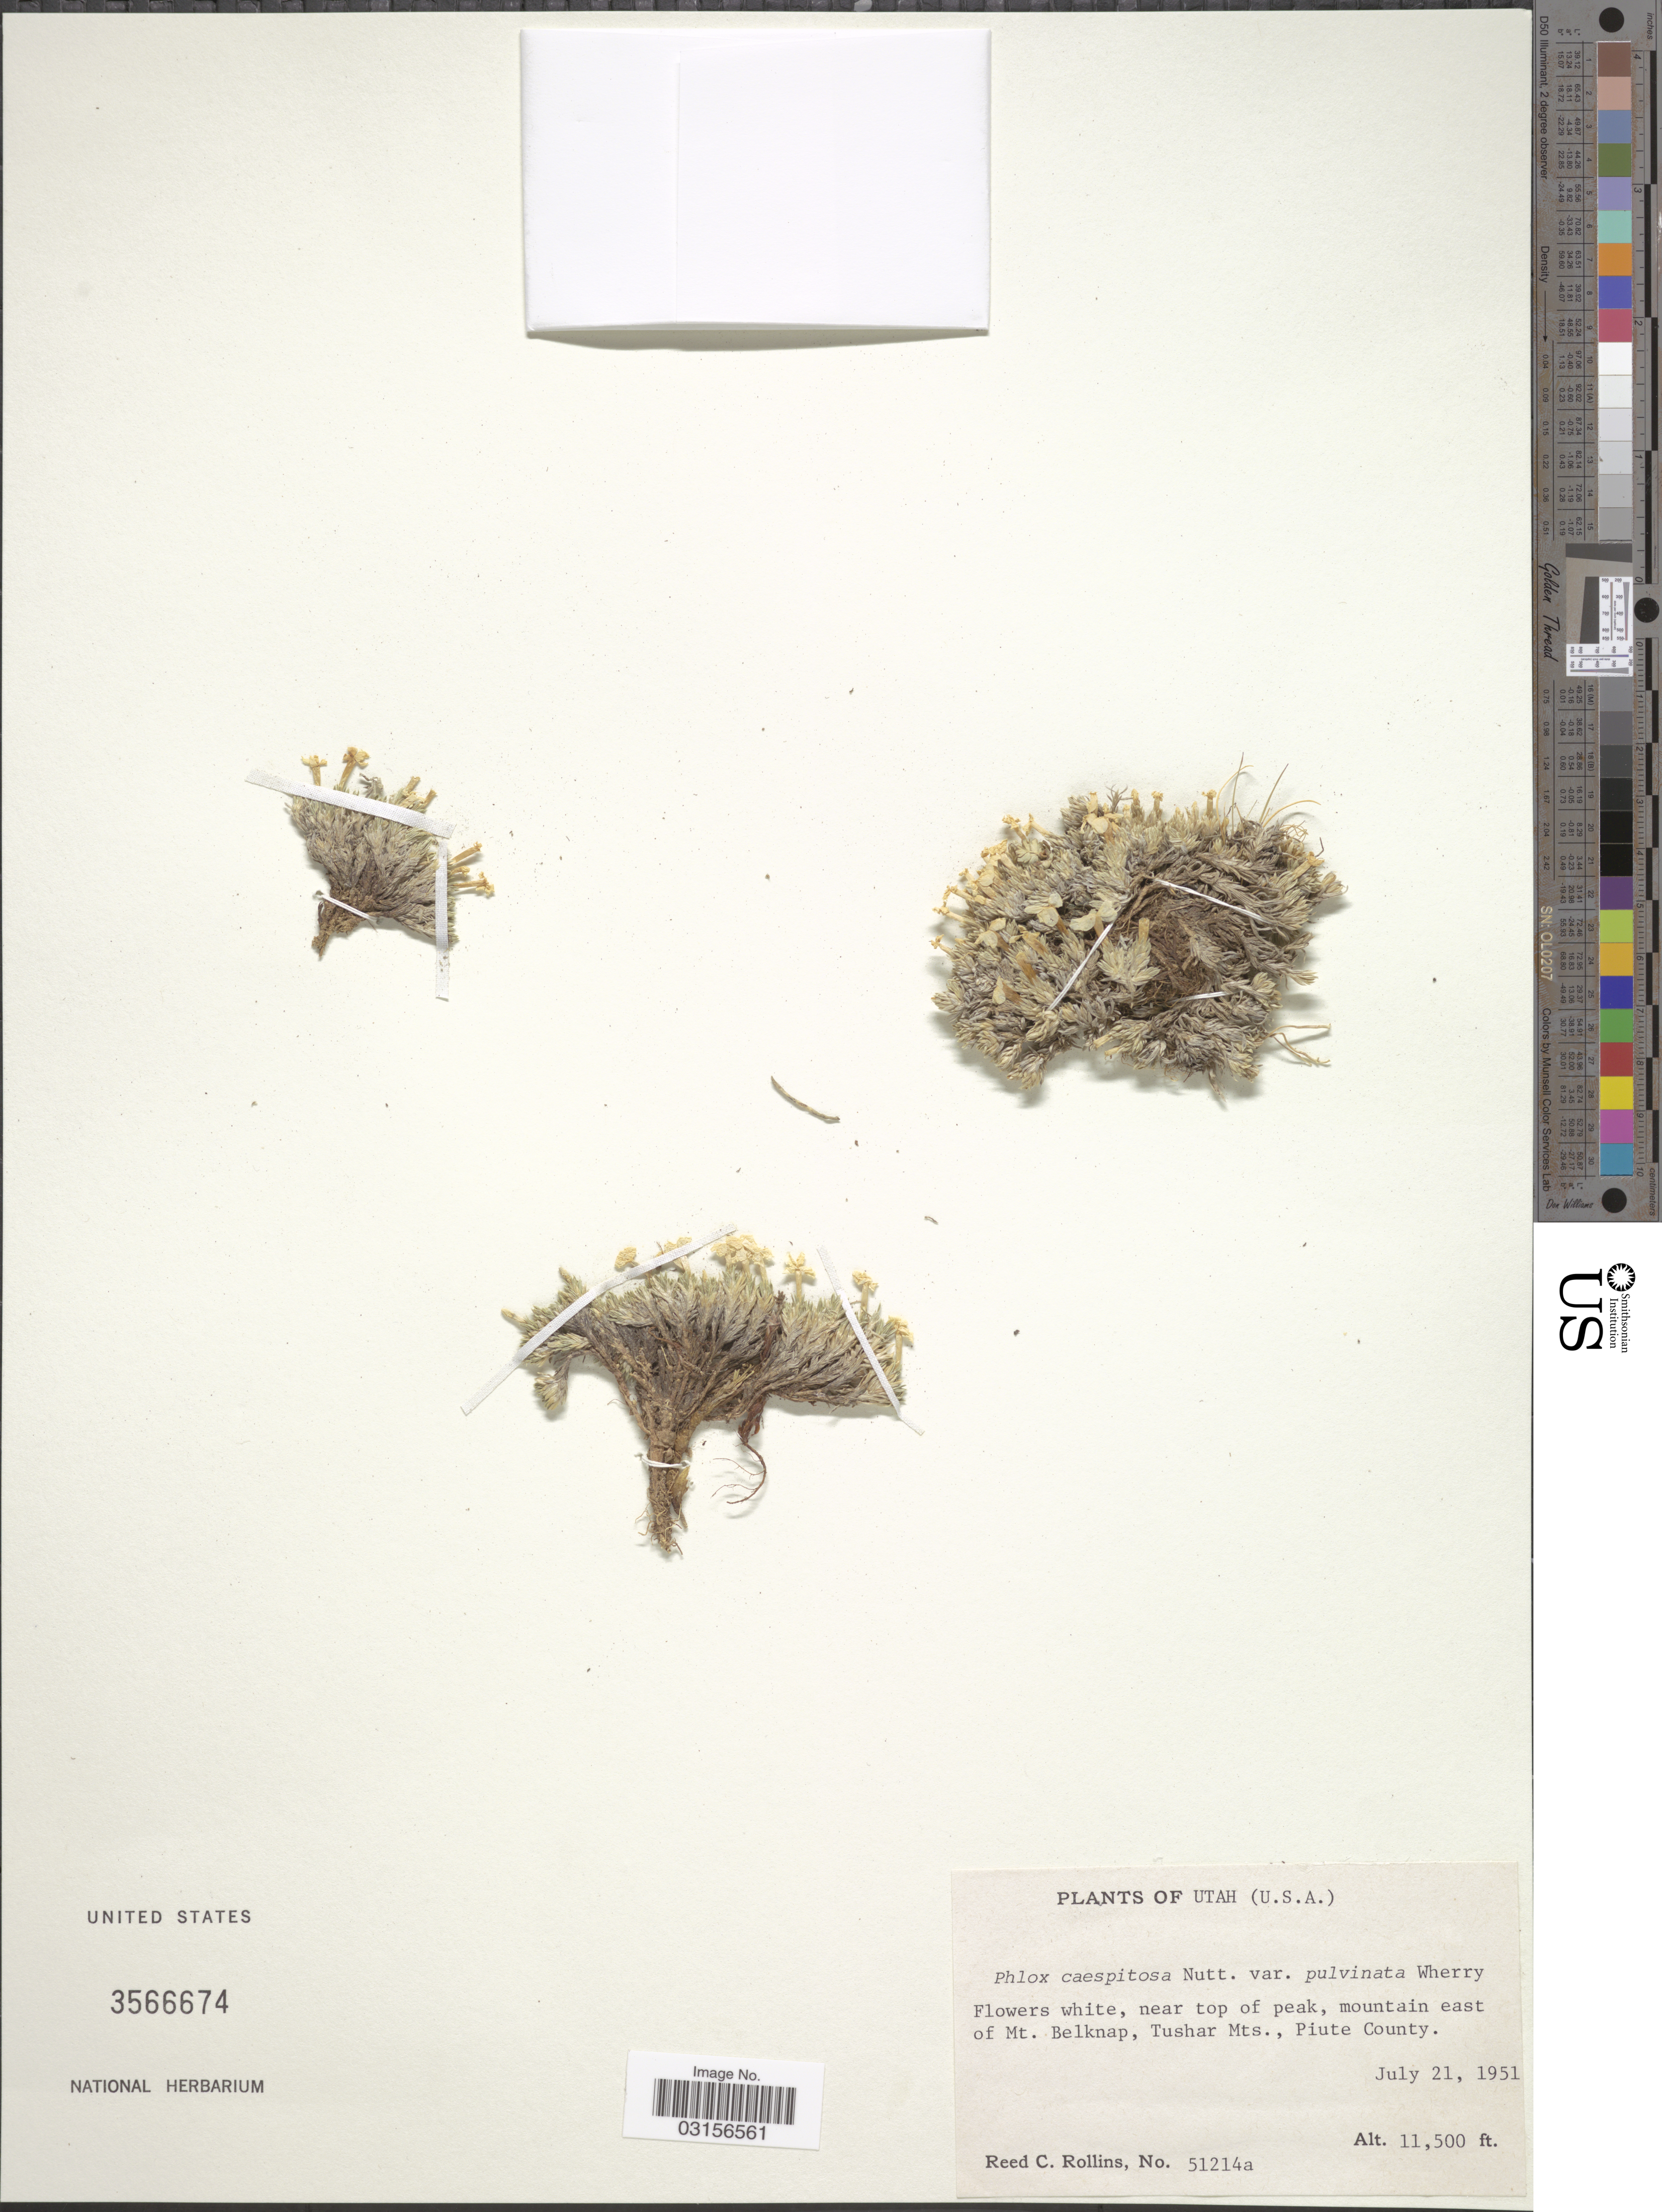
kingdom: Plantae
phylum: Tracheophyta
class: Magnoliopsida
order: Ericales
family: Polemoniaceae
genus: Phlox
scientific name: Phlox condensata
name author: (A. Gray) E.E. Nelson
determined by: Mayfield, M. H.; Ferguson, C. J.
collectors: R. C. Rollins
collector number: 51214a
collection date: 1951-07-21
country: United States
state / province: Utah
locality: U.S.A. Mountain east of Mt.Belknap, Tushar Mts., Piute County.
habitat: near top of peak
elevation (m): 3505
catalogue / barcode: US 3566674